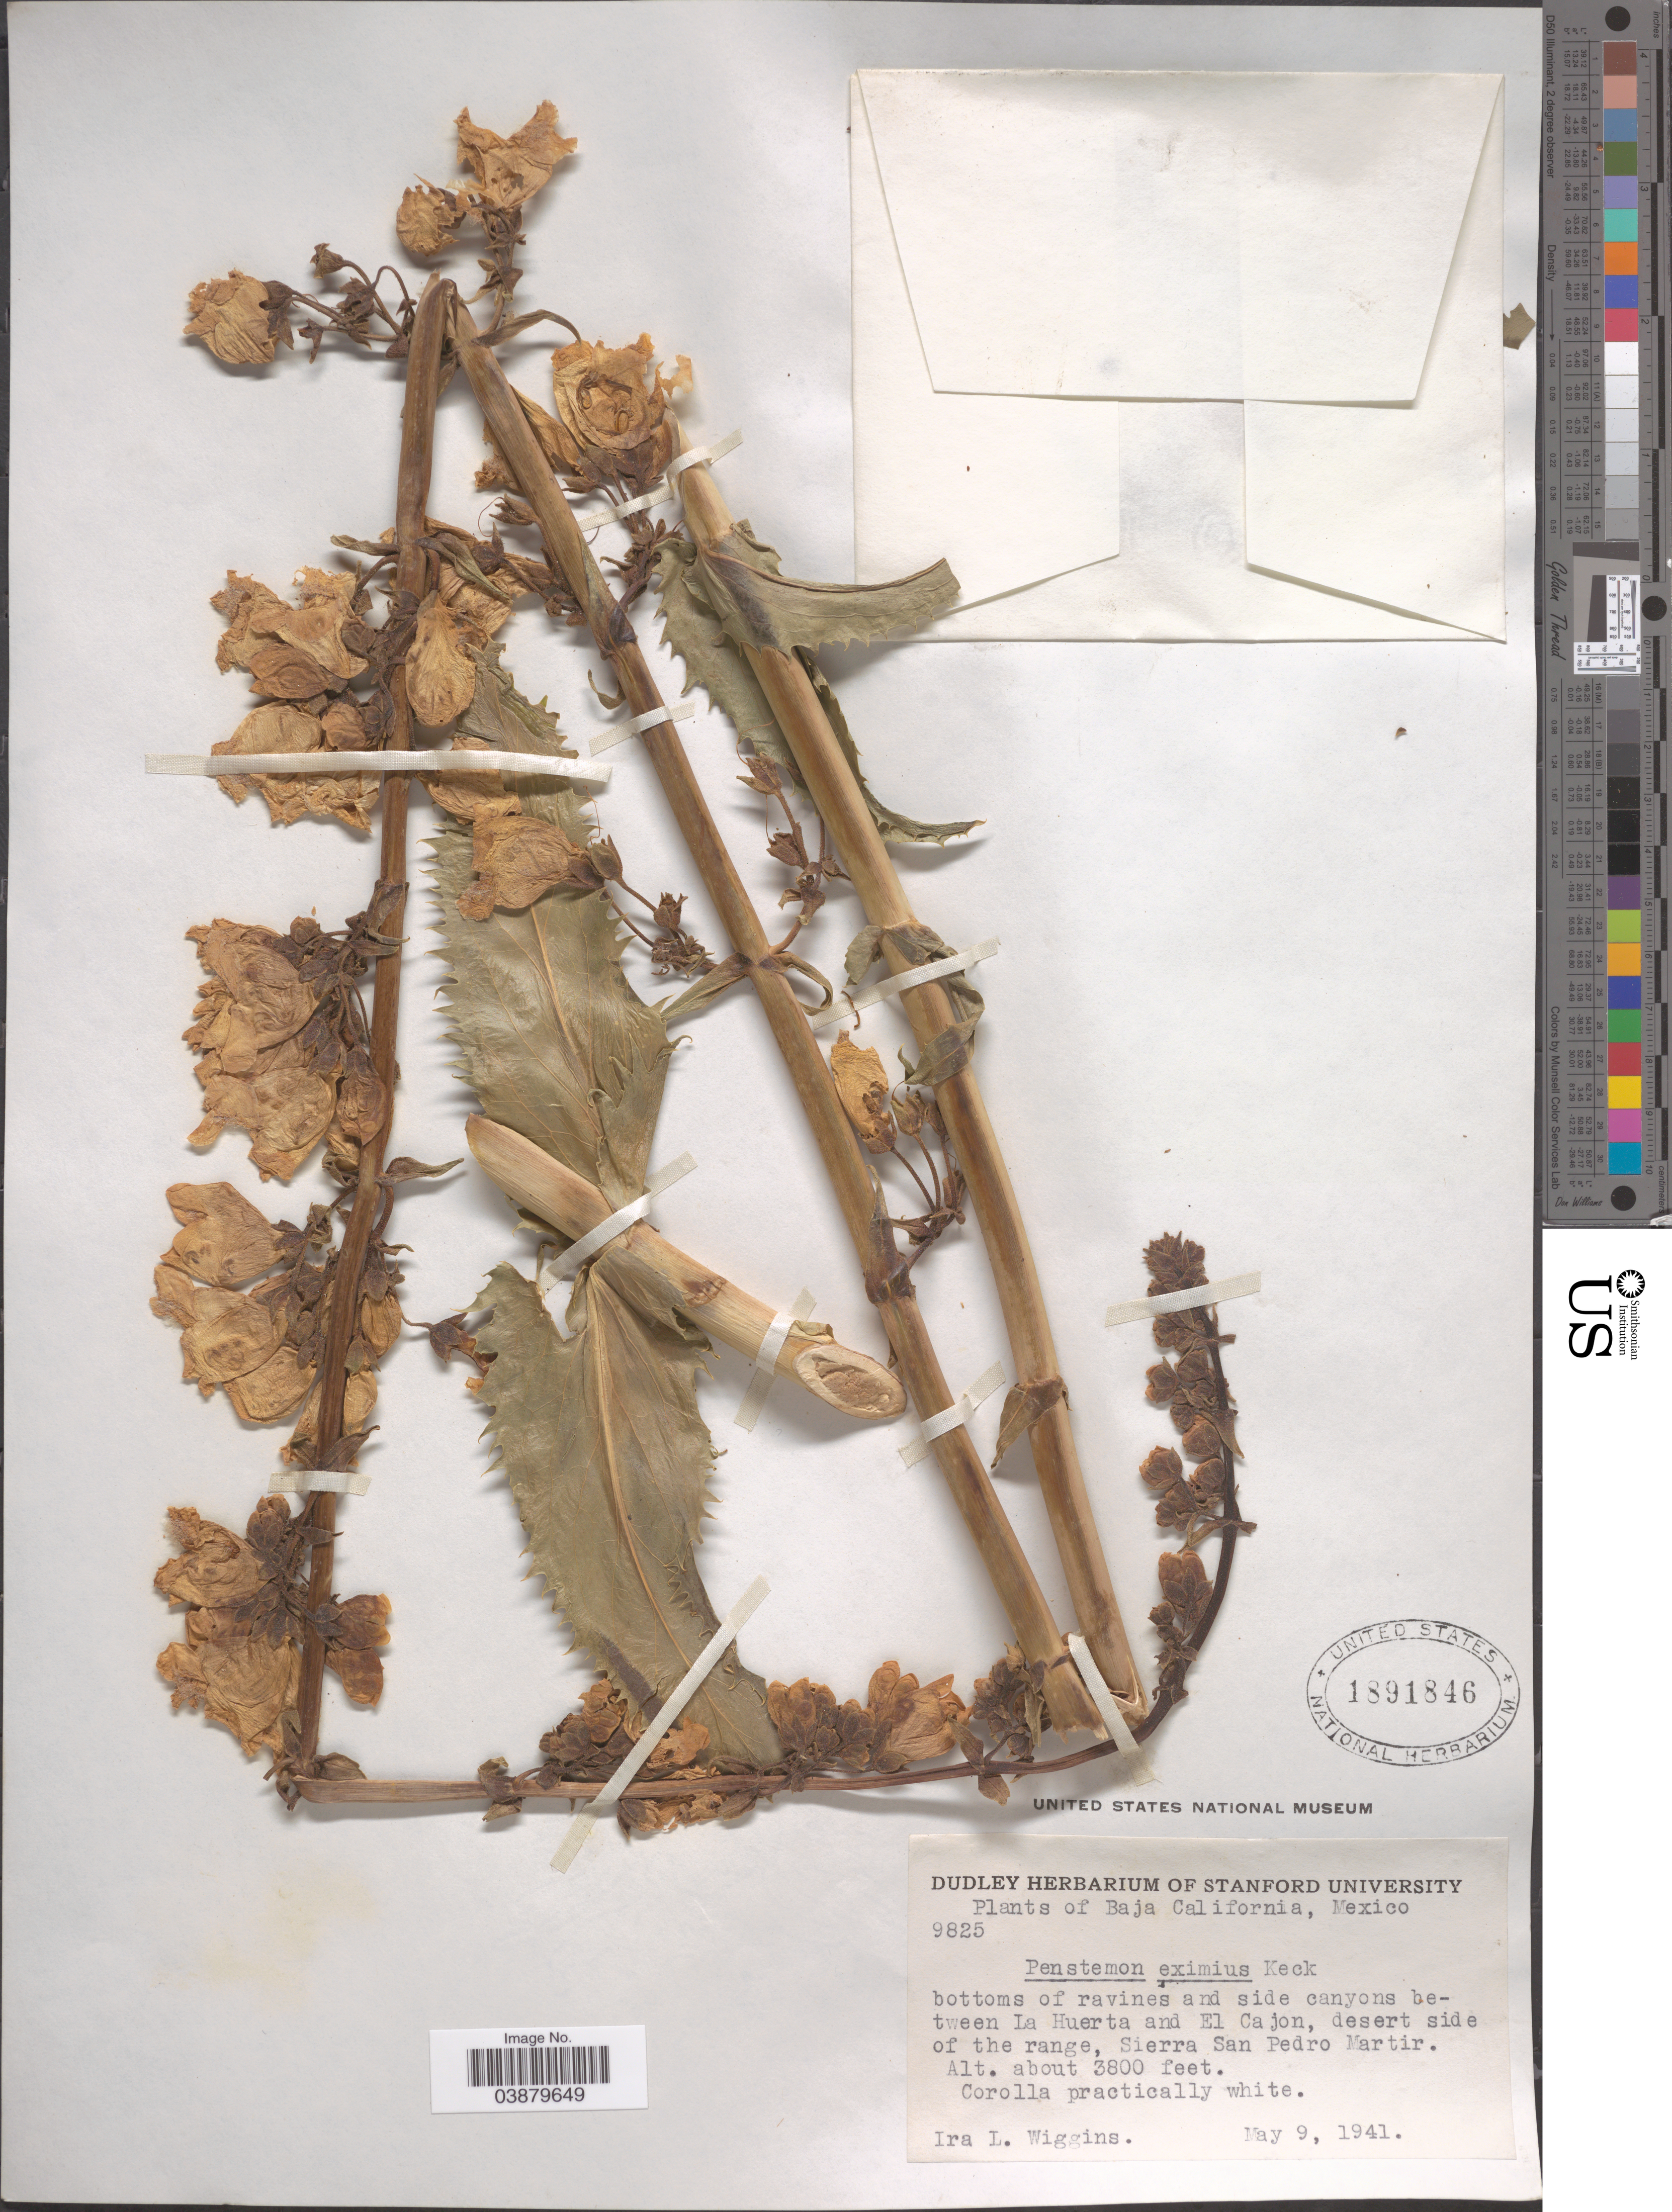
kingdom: Plantae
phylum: Tracheophyta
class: Magnoliopsida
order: Lamiales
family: Plantaginaceae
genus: Penstemon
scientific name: Penstemon eximius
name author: D.D. Keck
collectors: I. L. Wiggins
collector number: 9825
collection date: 1941-05-06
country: Mexico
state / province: Baja California Norte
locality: Bottoms of ravines and side canyons between La Huerta and El Cajon, desert side of the range, Sierra San Pedro Martir.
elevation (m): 1158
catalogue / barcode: US 1891846